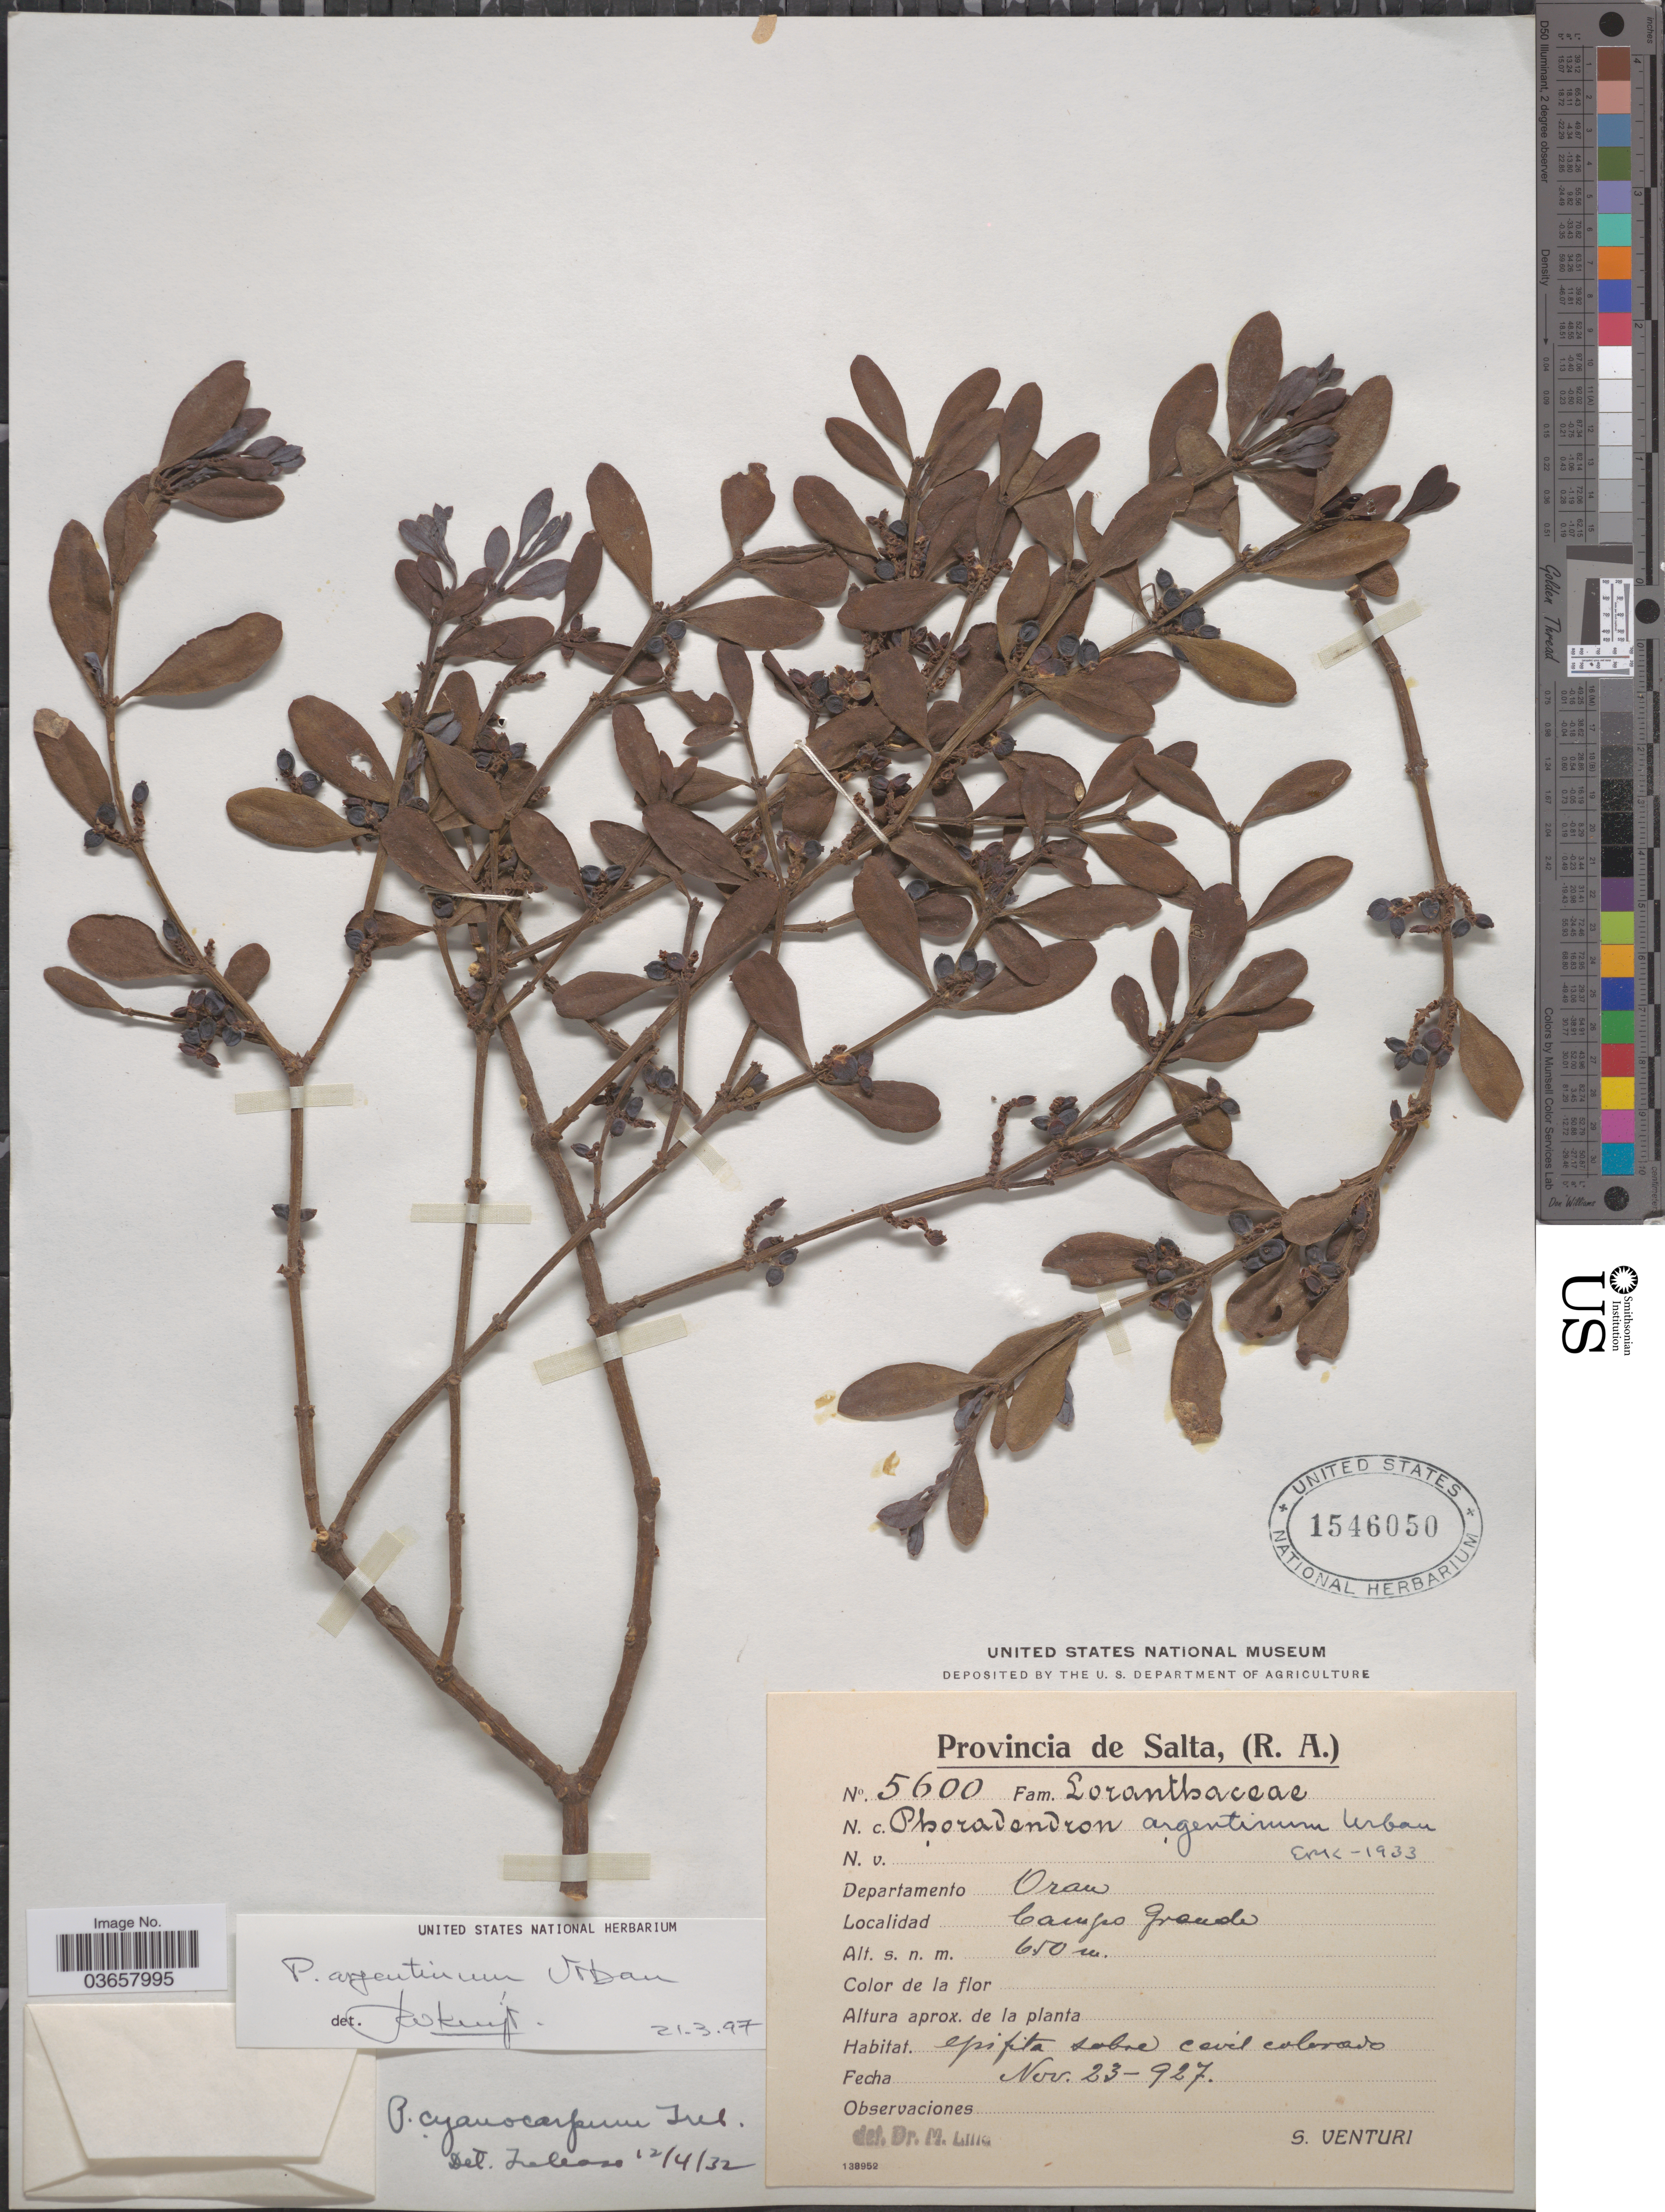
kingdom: Plantae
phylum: Tracheophyta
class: Magnoliopsida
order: Santalales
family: Viscaceae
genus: Phoradendron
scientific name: Phoradendron argentinum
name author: Urb.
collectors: S. Venturi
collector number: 5600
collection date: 1927-11-23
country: Argentina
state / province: Salta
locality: Departamento Oran. Campo Grande.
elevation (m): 650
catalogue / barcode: US 1546050